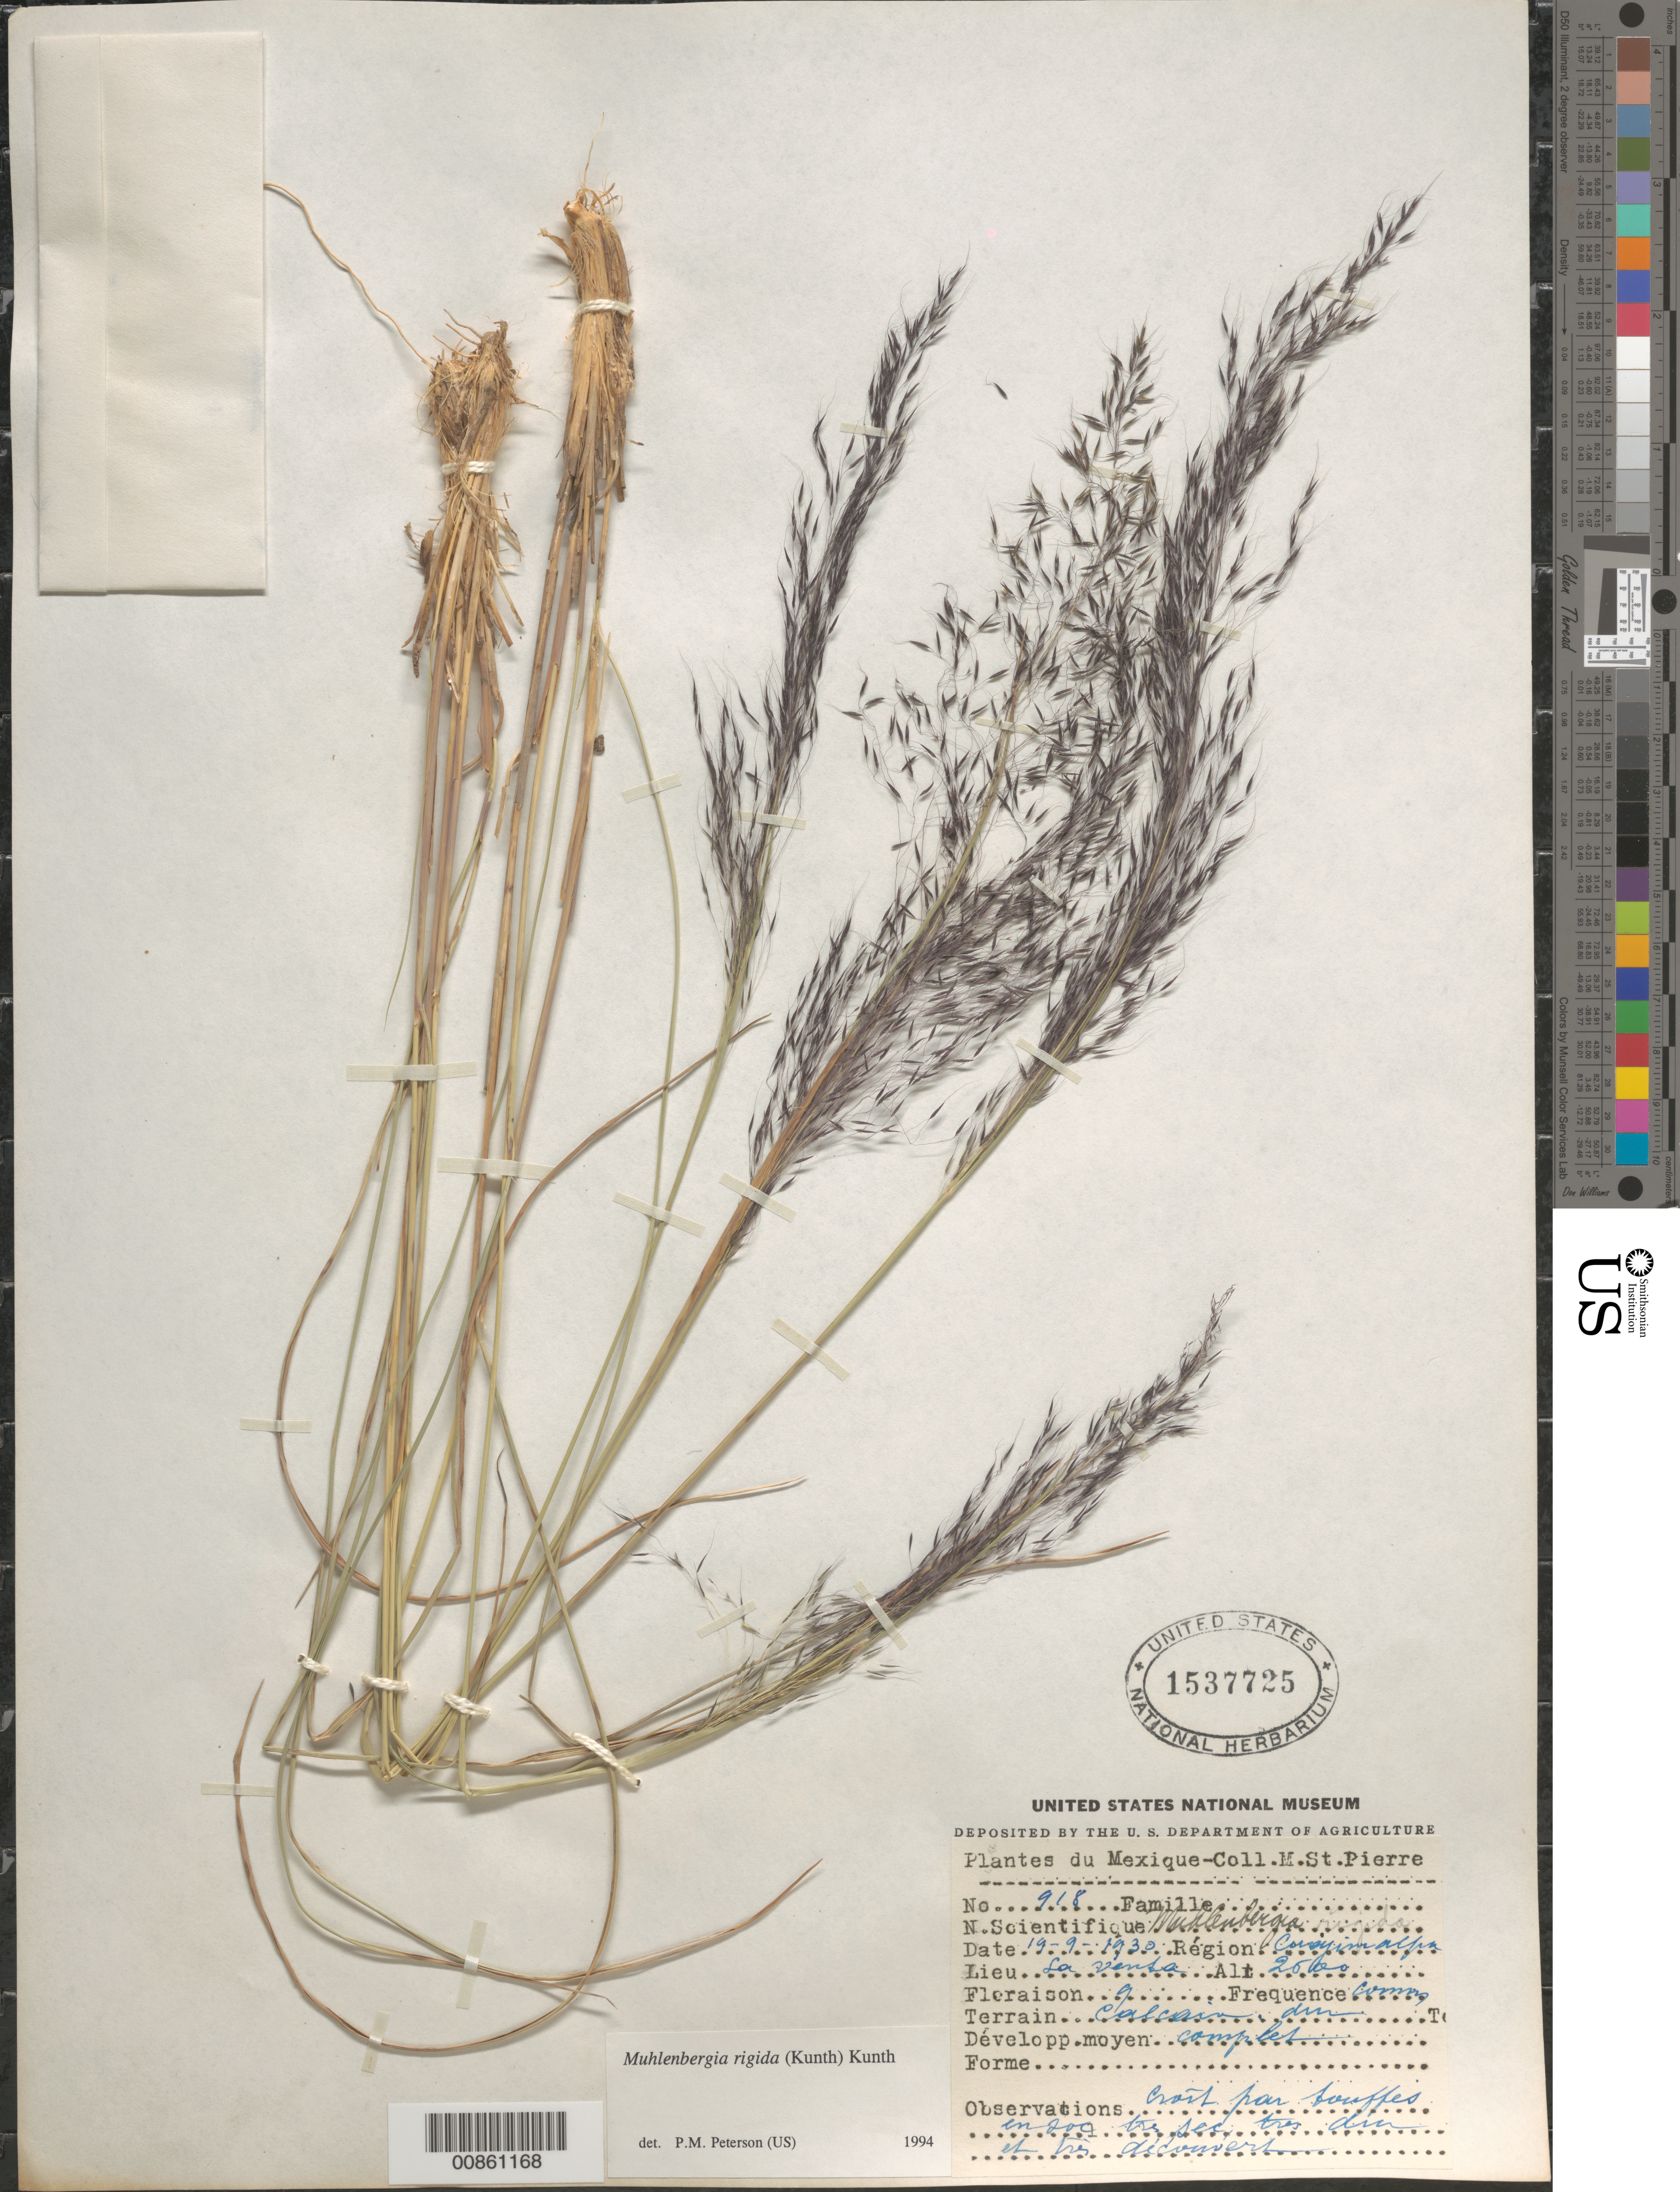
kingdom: Plantae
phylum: Tracheophyta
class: Liliopsida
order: Poales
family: Poaceae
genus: Muhlenbergia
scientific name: Muhlenbergia rigida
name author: (Kunth) Kunth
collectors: M. Saint-Pierre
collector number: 918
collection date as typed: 19 Sep 1930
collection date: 1930-09-19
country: Mexico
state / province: Distrito Federal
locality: Cuajimalpa, D.F.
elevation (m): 2600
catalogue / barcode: US 1537725